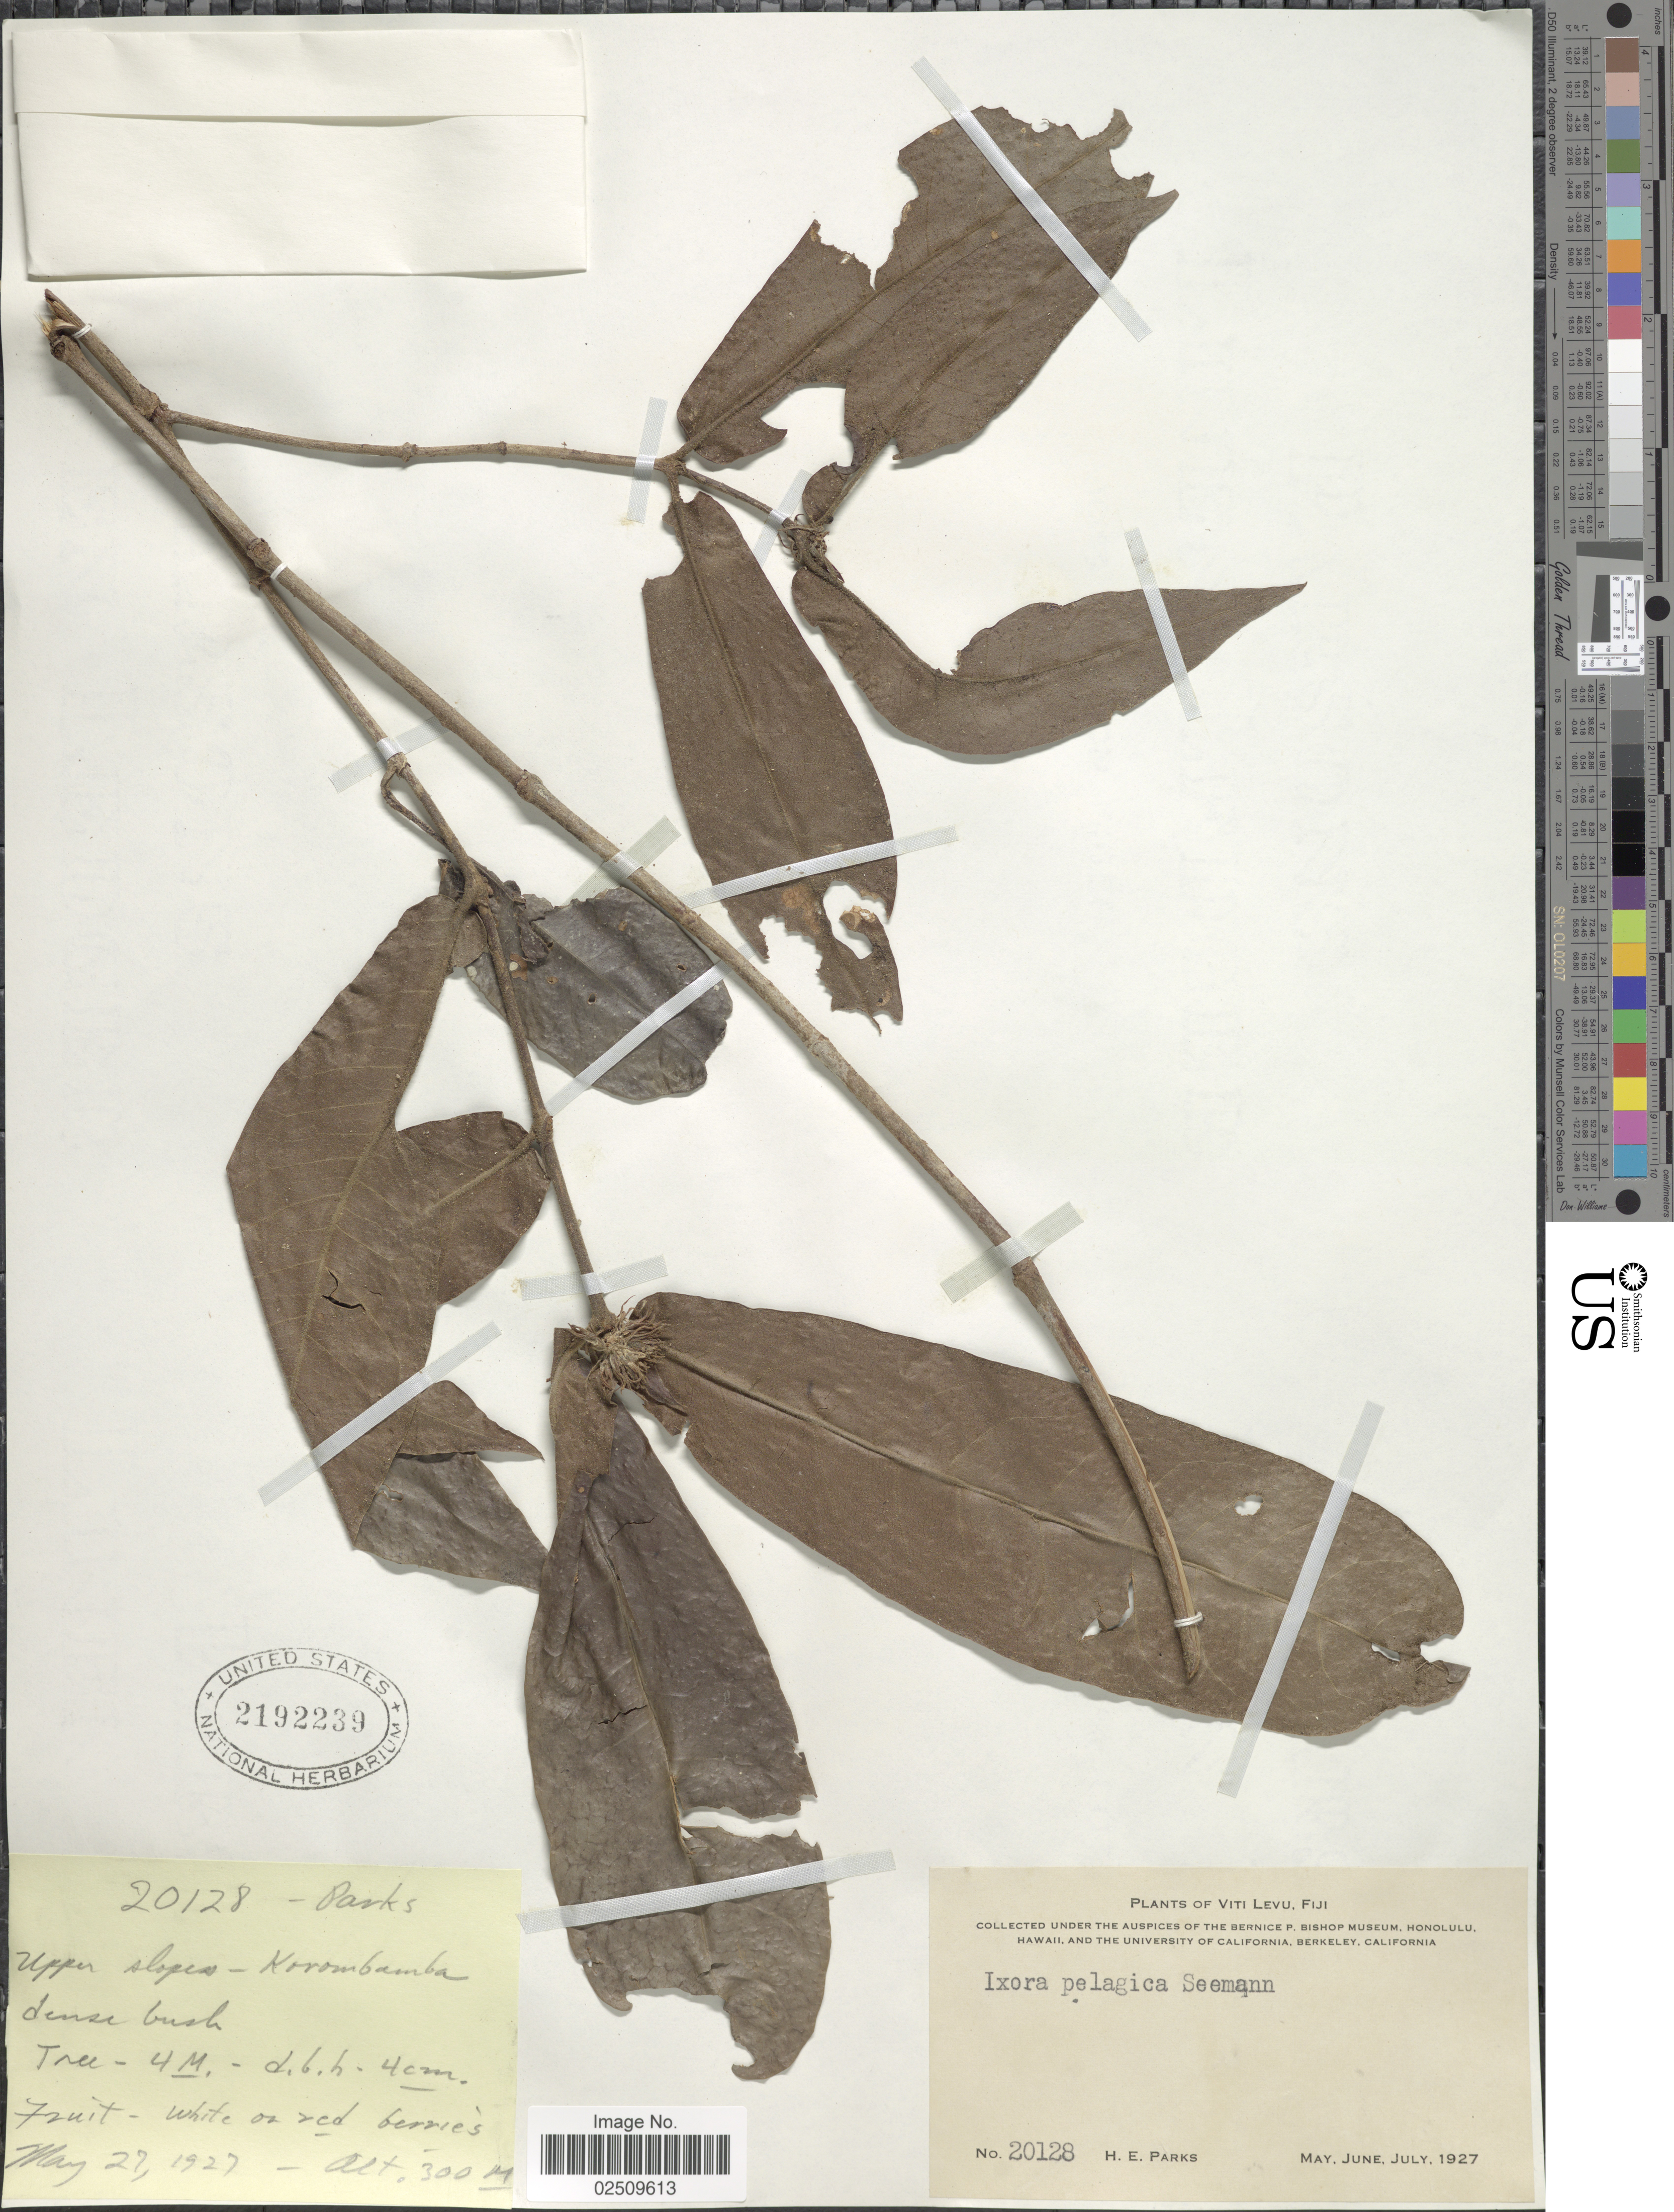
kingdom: Plantae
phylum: Tracheophyta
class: Magnoliopsida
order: Gentianales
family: Rubiaceae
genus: Ixora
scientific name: Ixora pelagia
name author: Seem.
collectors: H. E. Parks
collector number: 20128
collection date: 1927-05-27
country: Fiji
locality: Viti Levu, Upper slopes - Kosobamba, dense bush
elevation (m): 300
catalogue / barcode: US 2192239